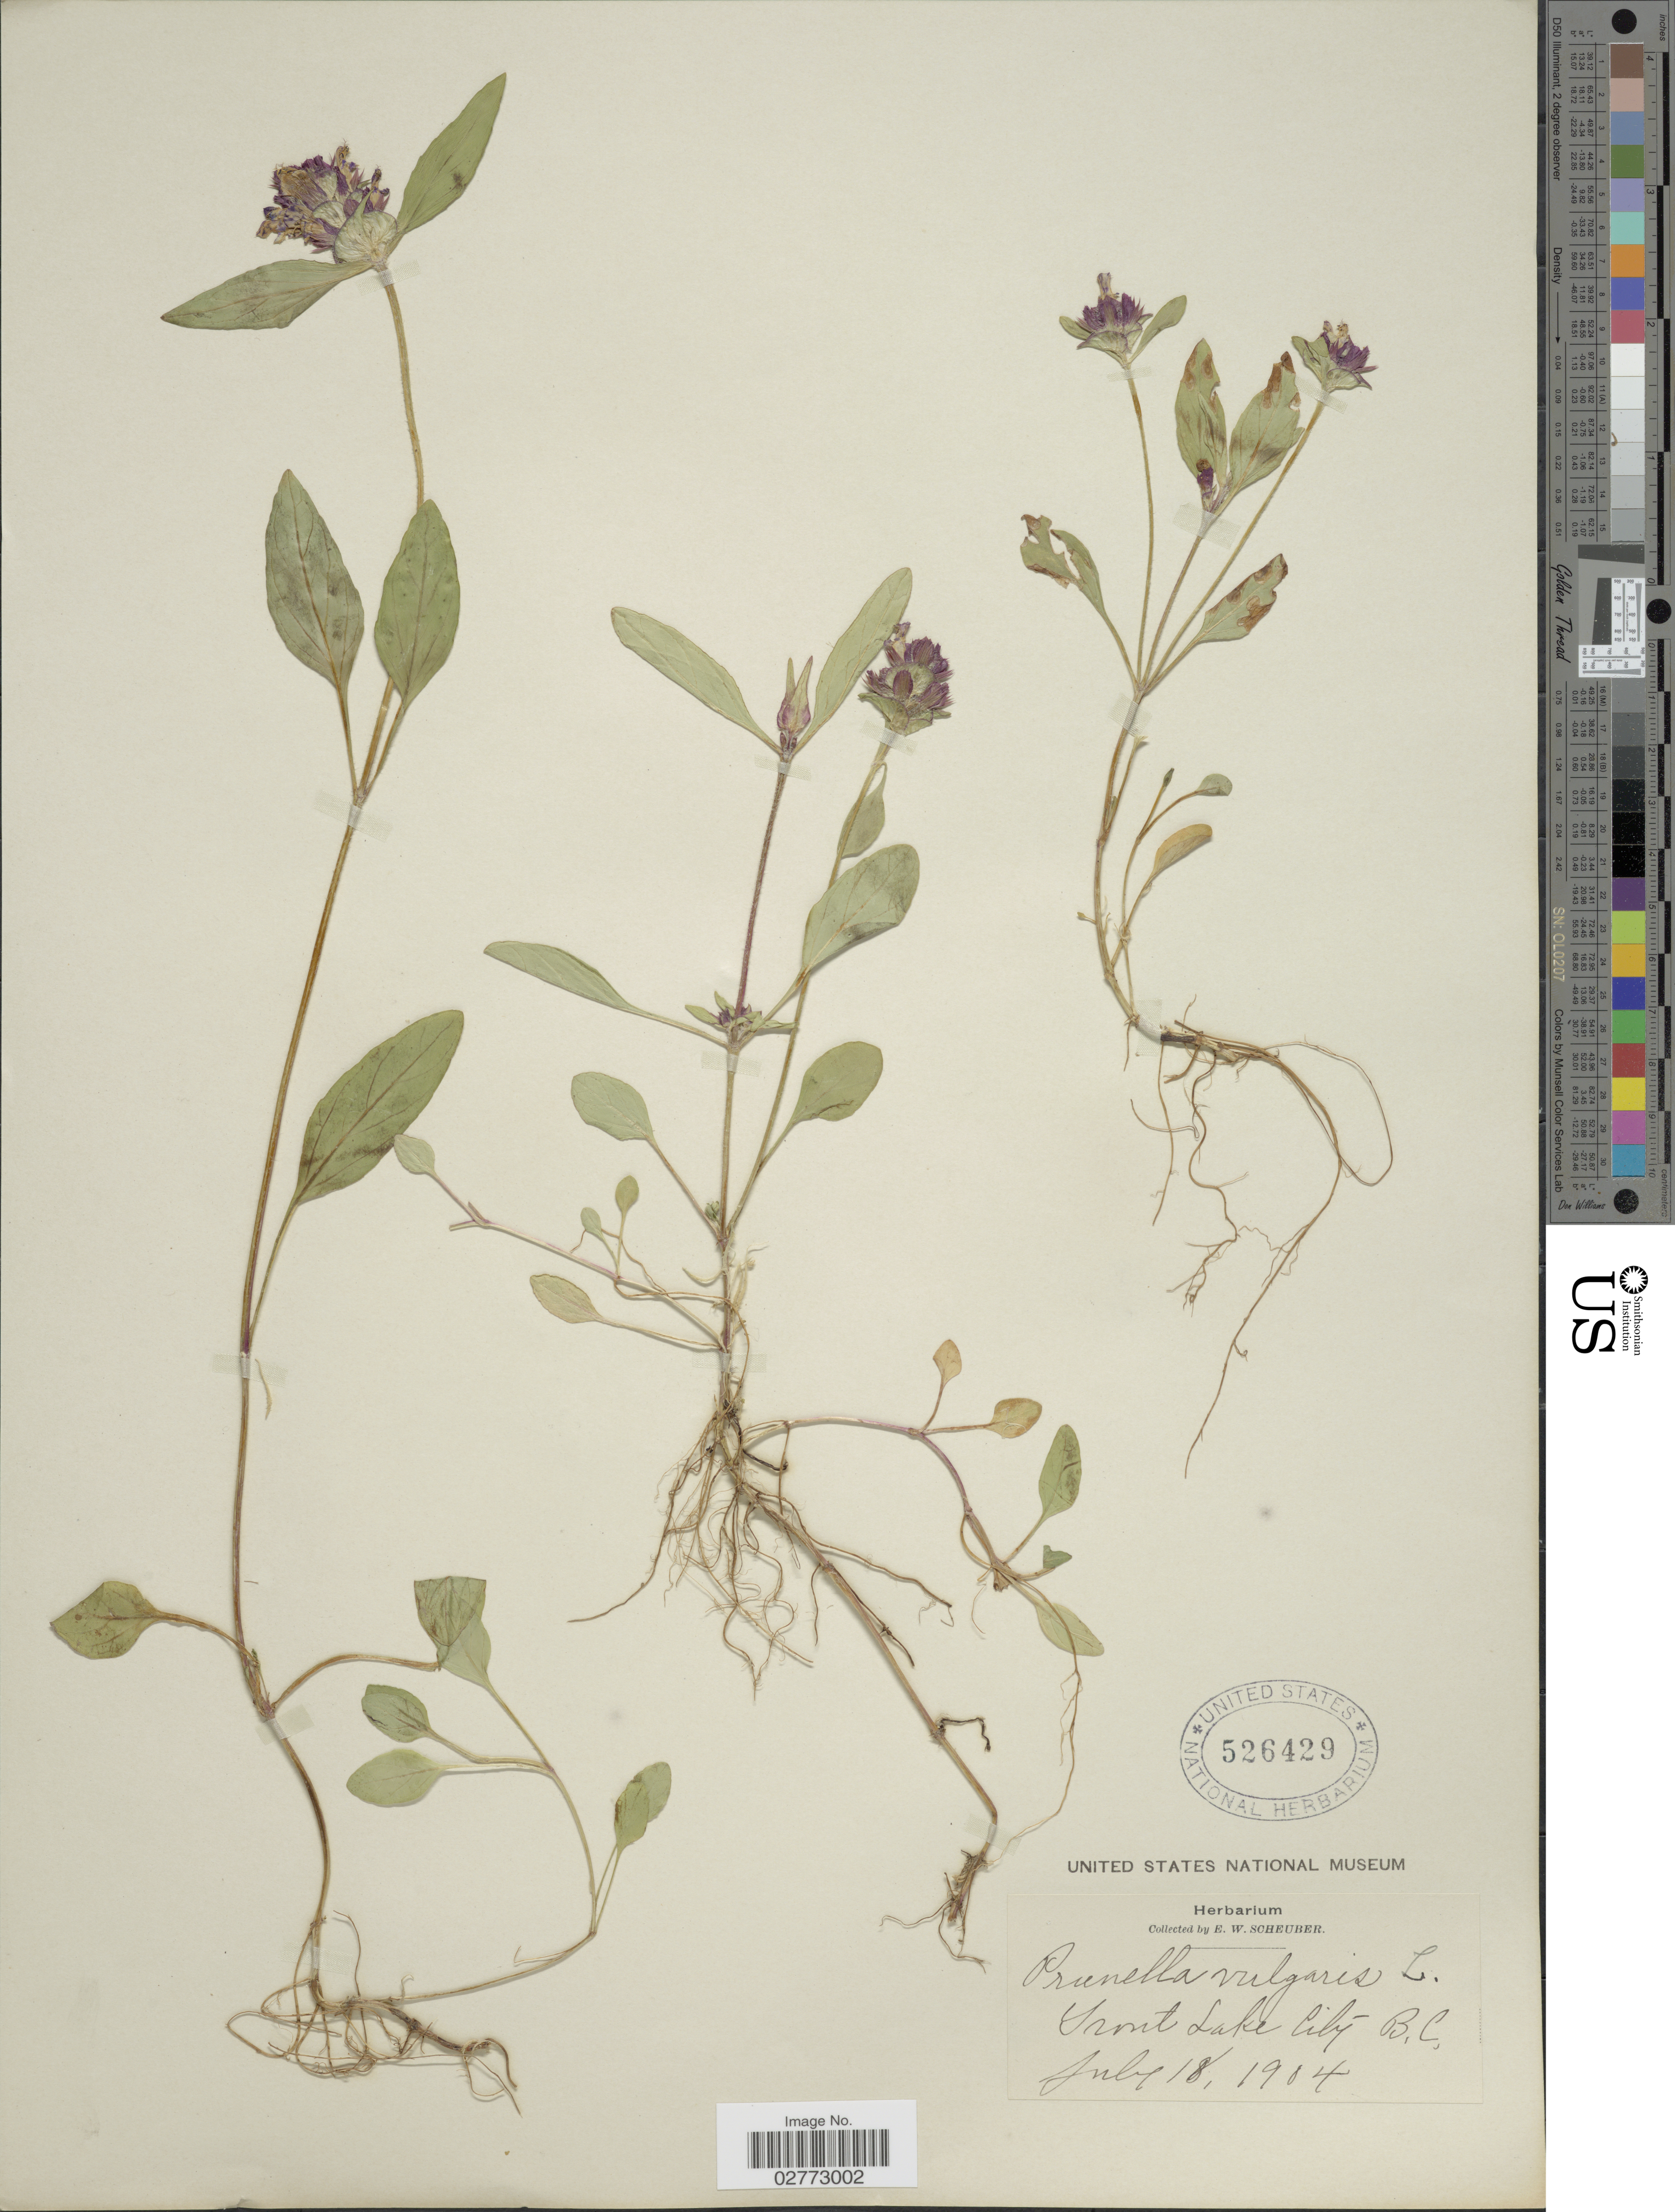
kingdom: Plantae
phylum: Tracheophyta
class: Magnoliopsida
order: Lamiales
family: Lamiaceae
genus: Prunella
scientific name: Prunella vulgaris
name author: L.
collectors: E. Scheuber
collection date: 1904-07-18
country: Canada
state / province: British Columbia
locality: Trout Lake City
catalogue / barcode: US 526429